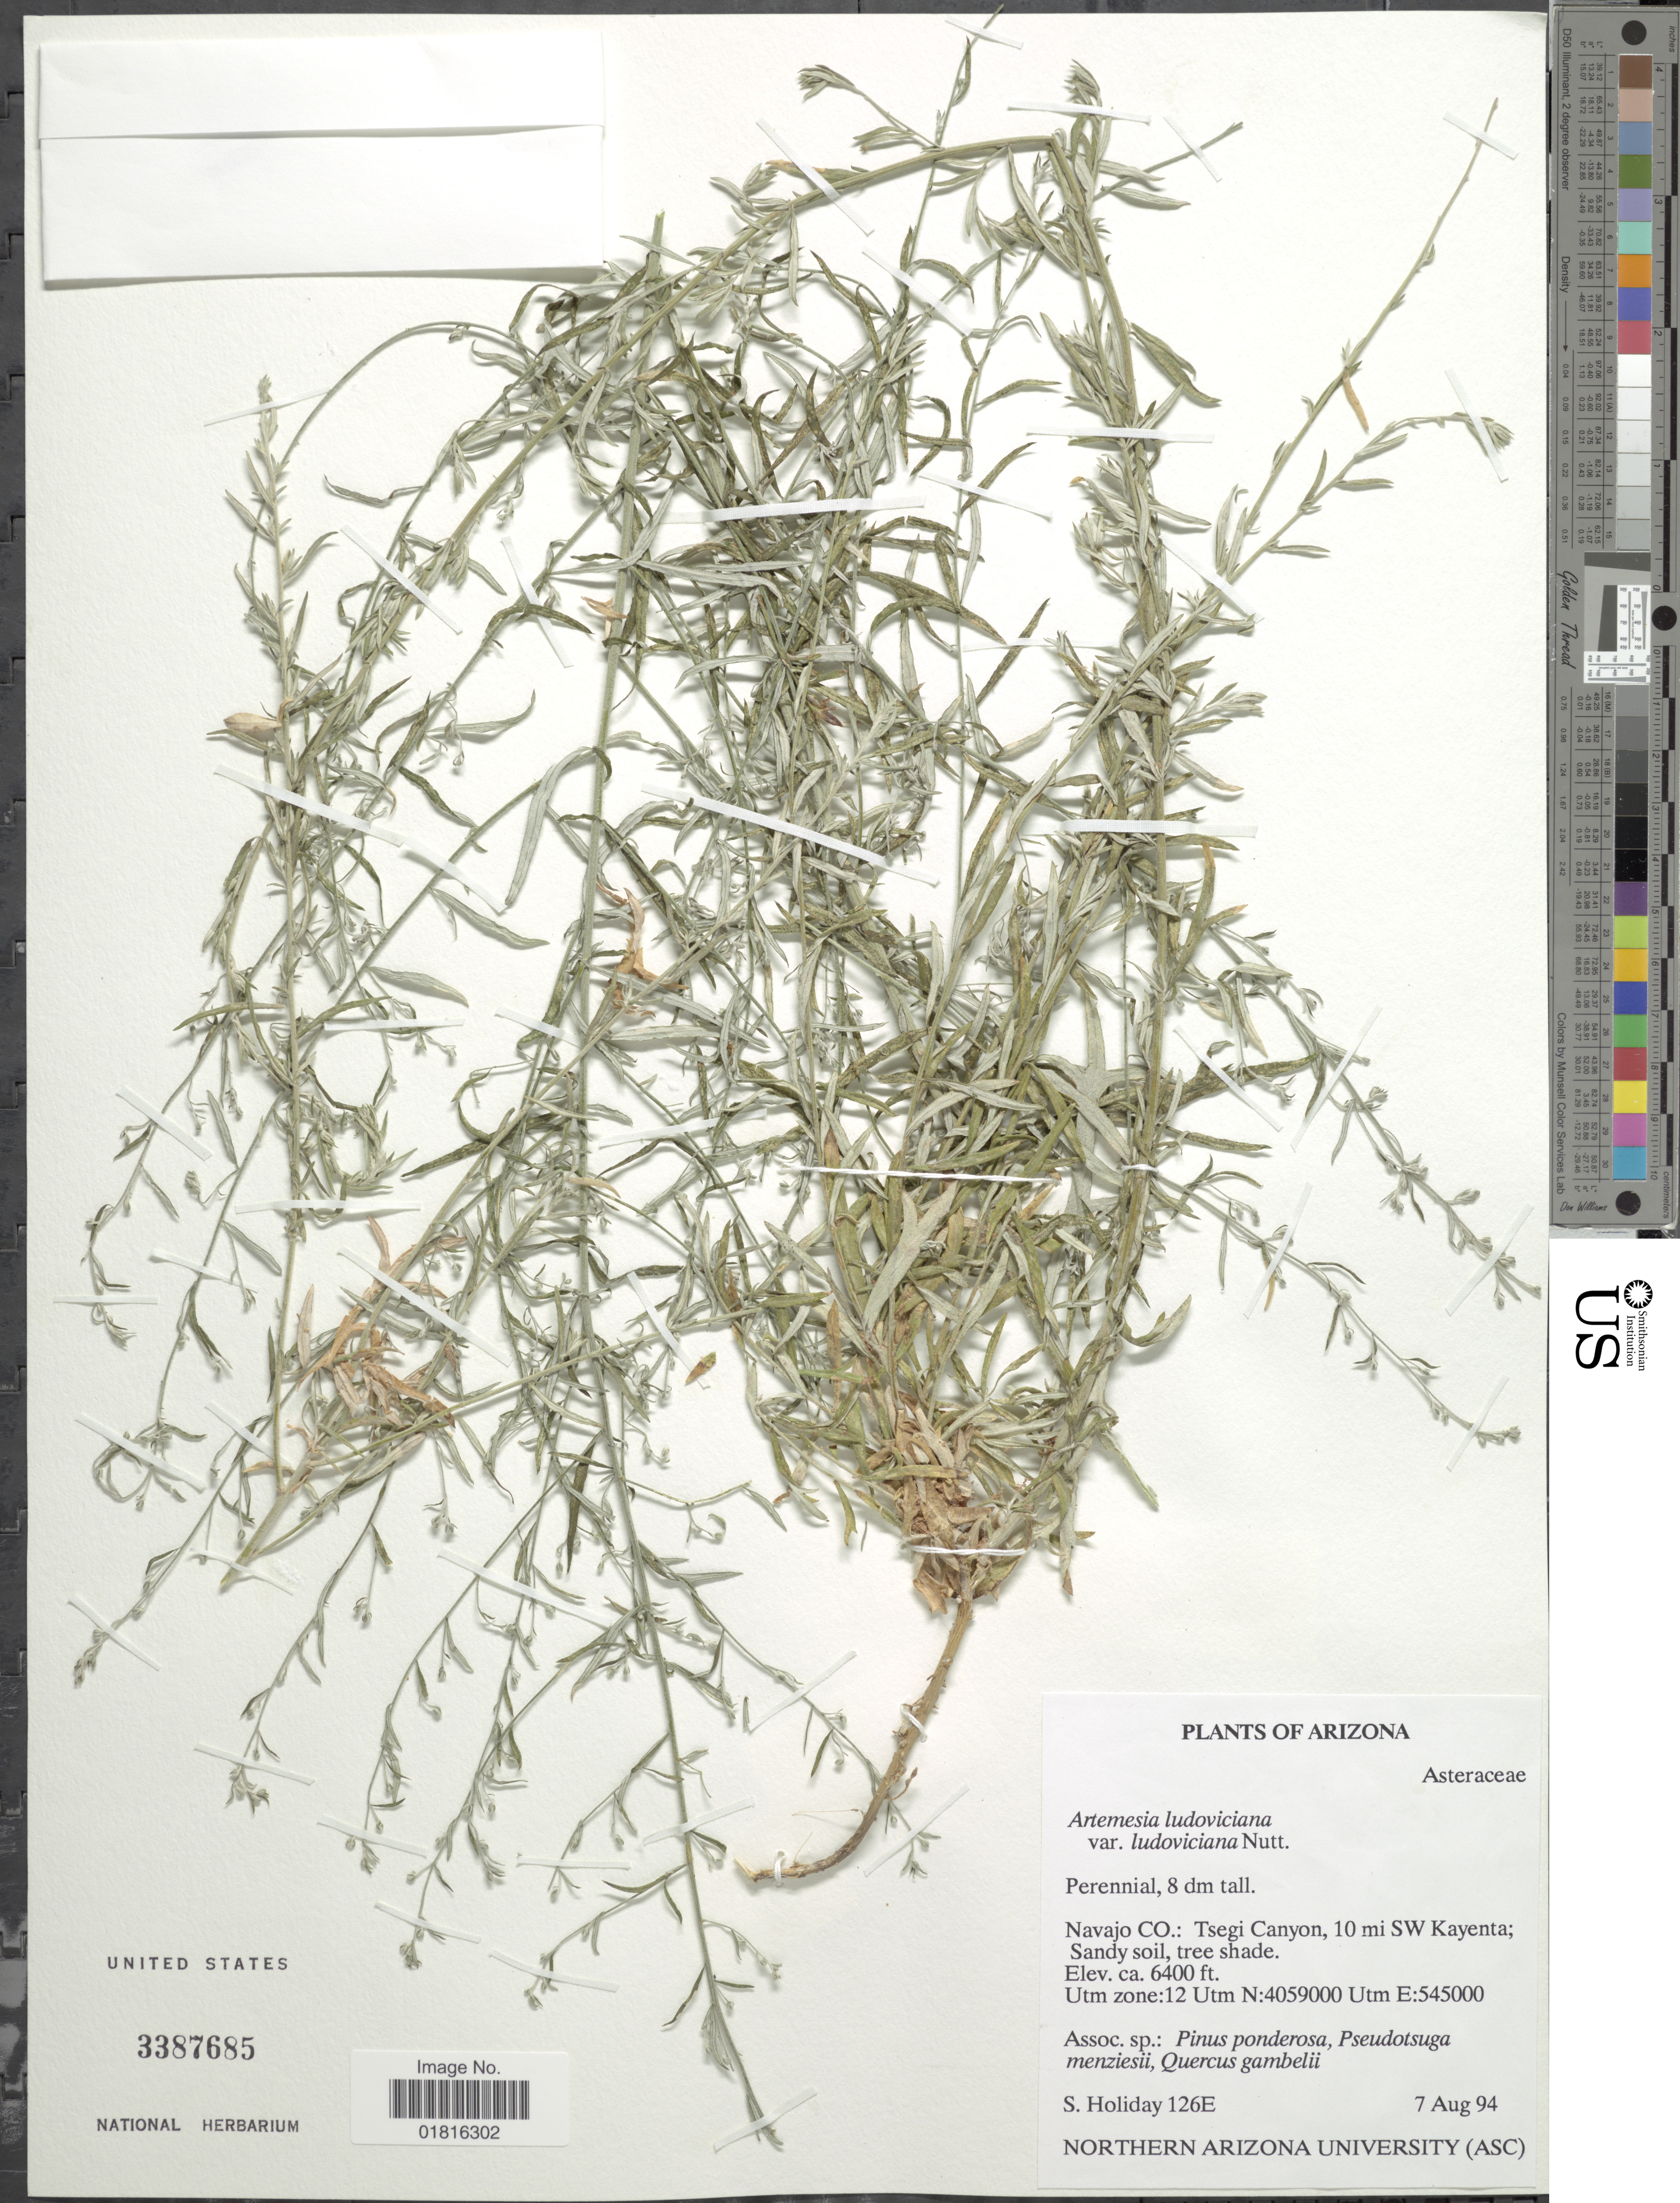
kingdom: Plantae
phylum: Tracheophyta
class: Magnoliopsida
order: Asterales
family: Asteraceae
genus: Artemisia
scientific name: Artemisia ludoviciana subsp. ludoviciana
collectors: S. Holiday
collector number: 126E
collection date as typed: Transcribed d/m/y: 7/8/94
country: United States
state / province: Arizona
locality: Navajo CO: Tsegi Canyon, 10 mi SW Kayenta; Sandy soil, tree shade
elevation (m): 1951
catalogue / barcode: US 3387685